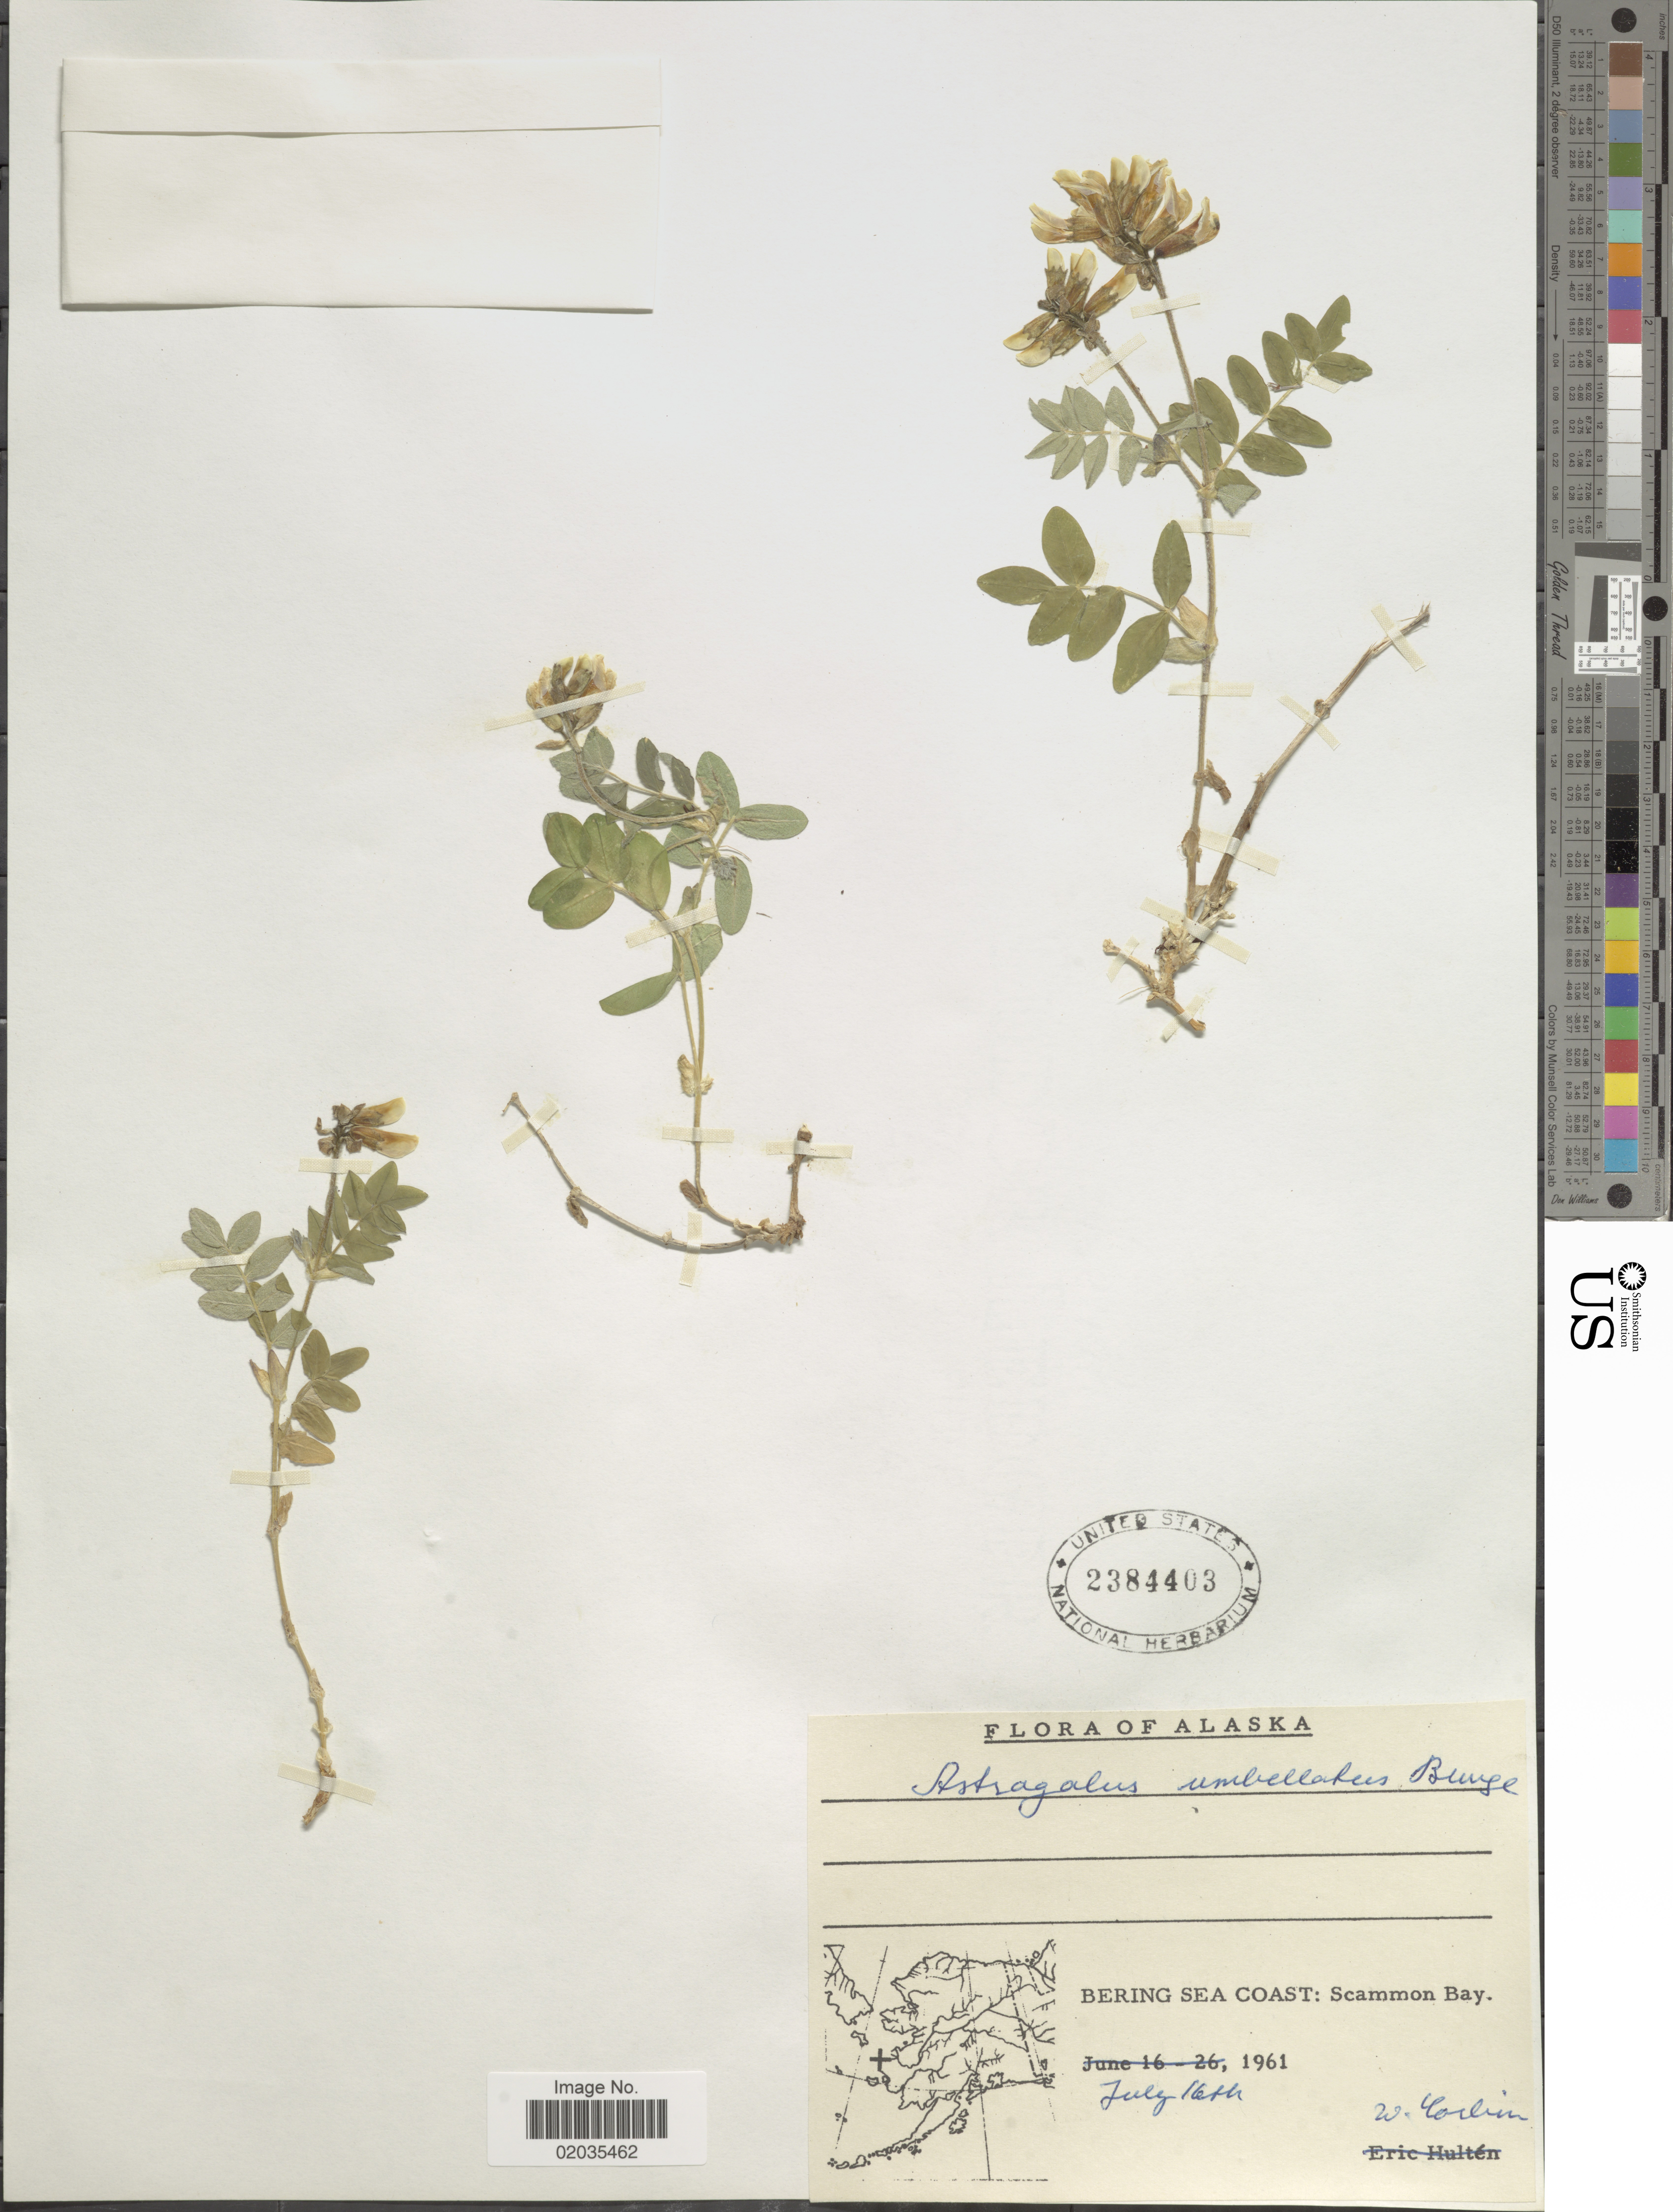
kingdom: Plantae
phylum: Tracheophyta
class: Magnoliopsida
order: Fabales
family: Fabaceae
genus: Astragalus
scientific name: Astragalus umbellatus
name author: Bunge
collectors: W. Corbin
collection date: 1961-07-16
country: United States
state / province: Alaska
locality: Bering Sea Coast: Scammon Bau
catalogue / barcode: US 2384403